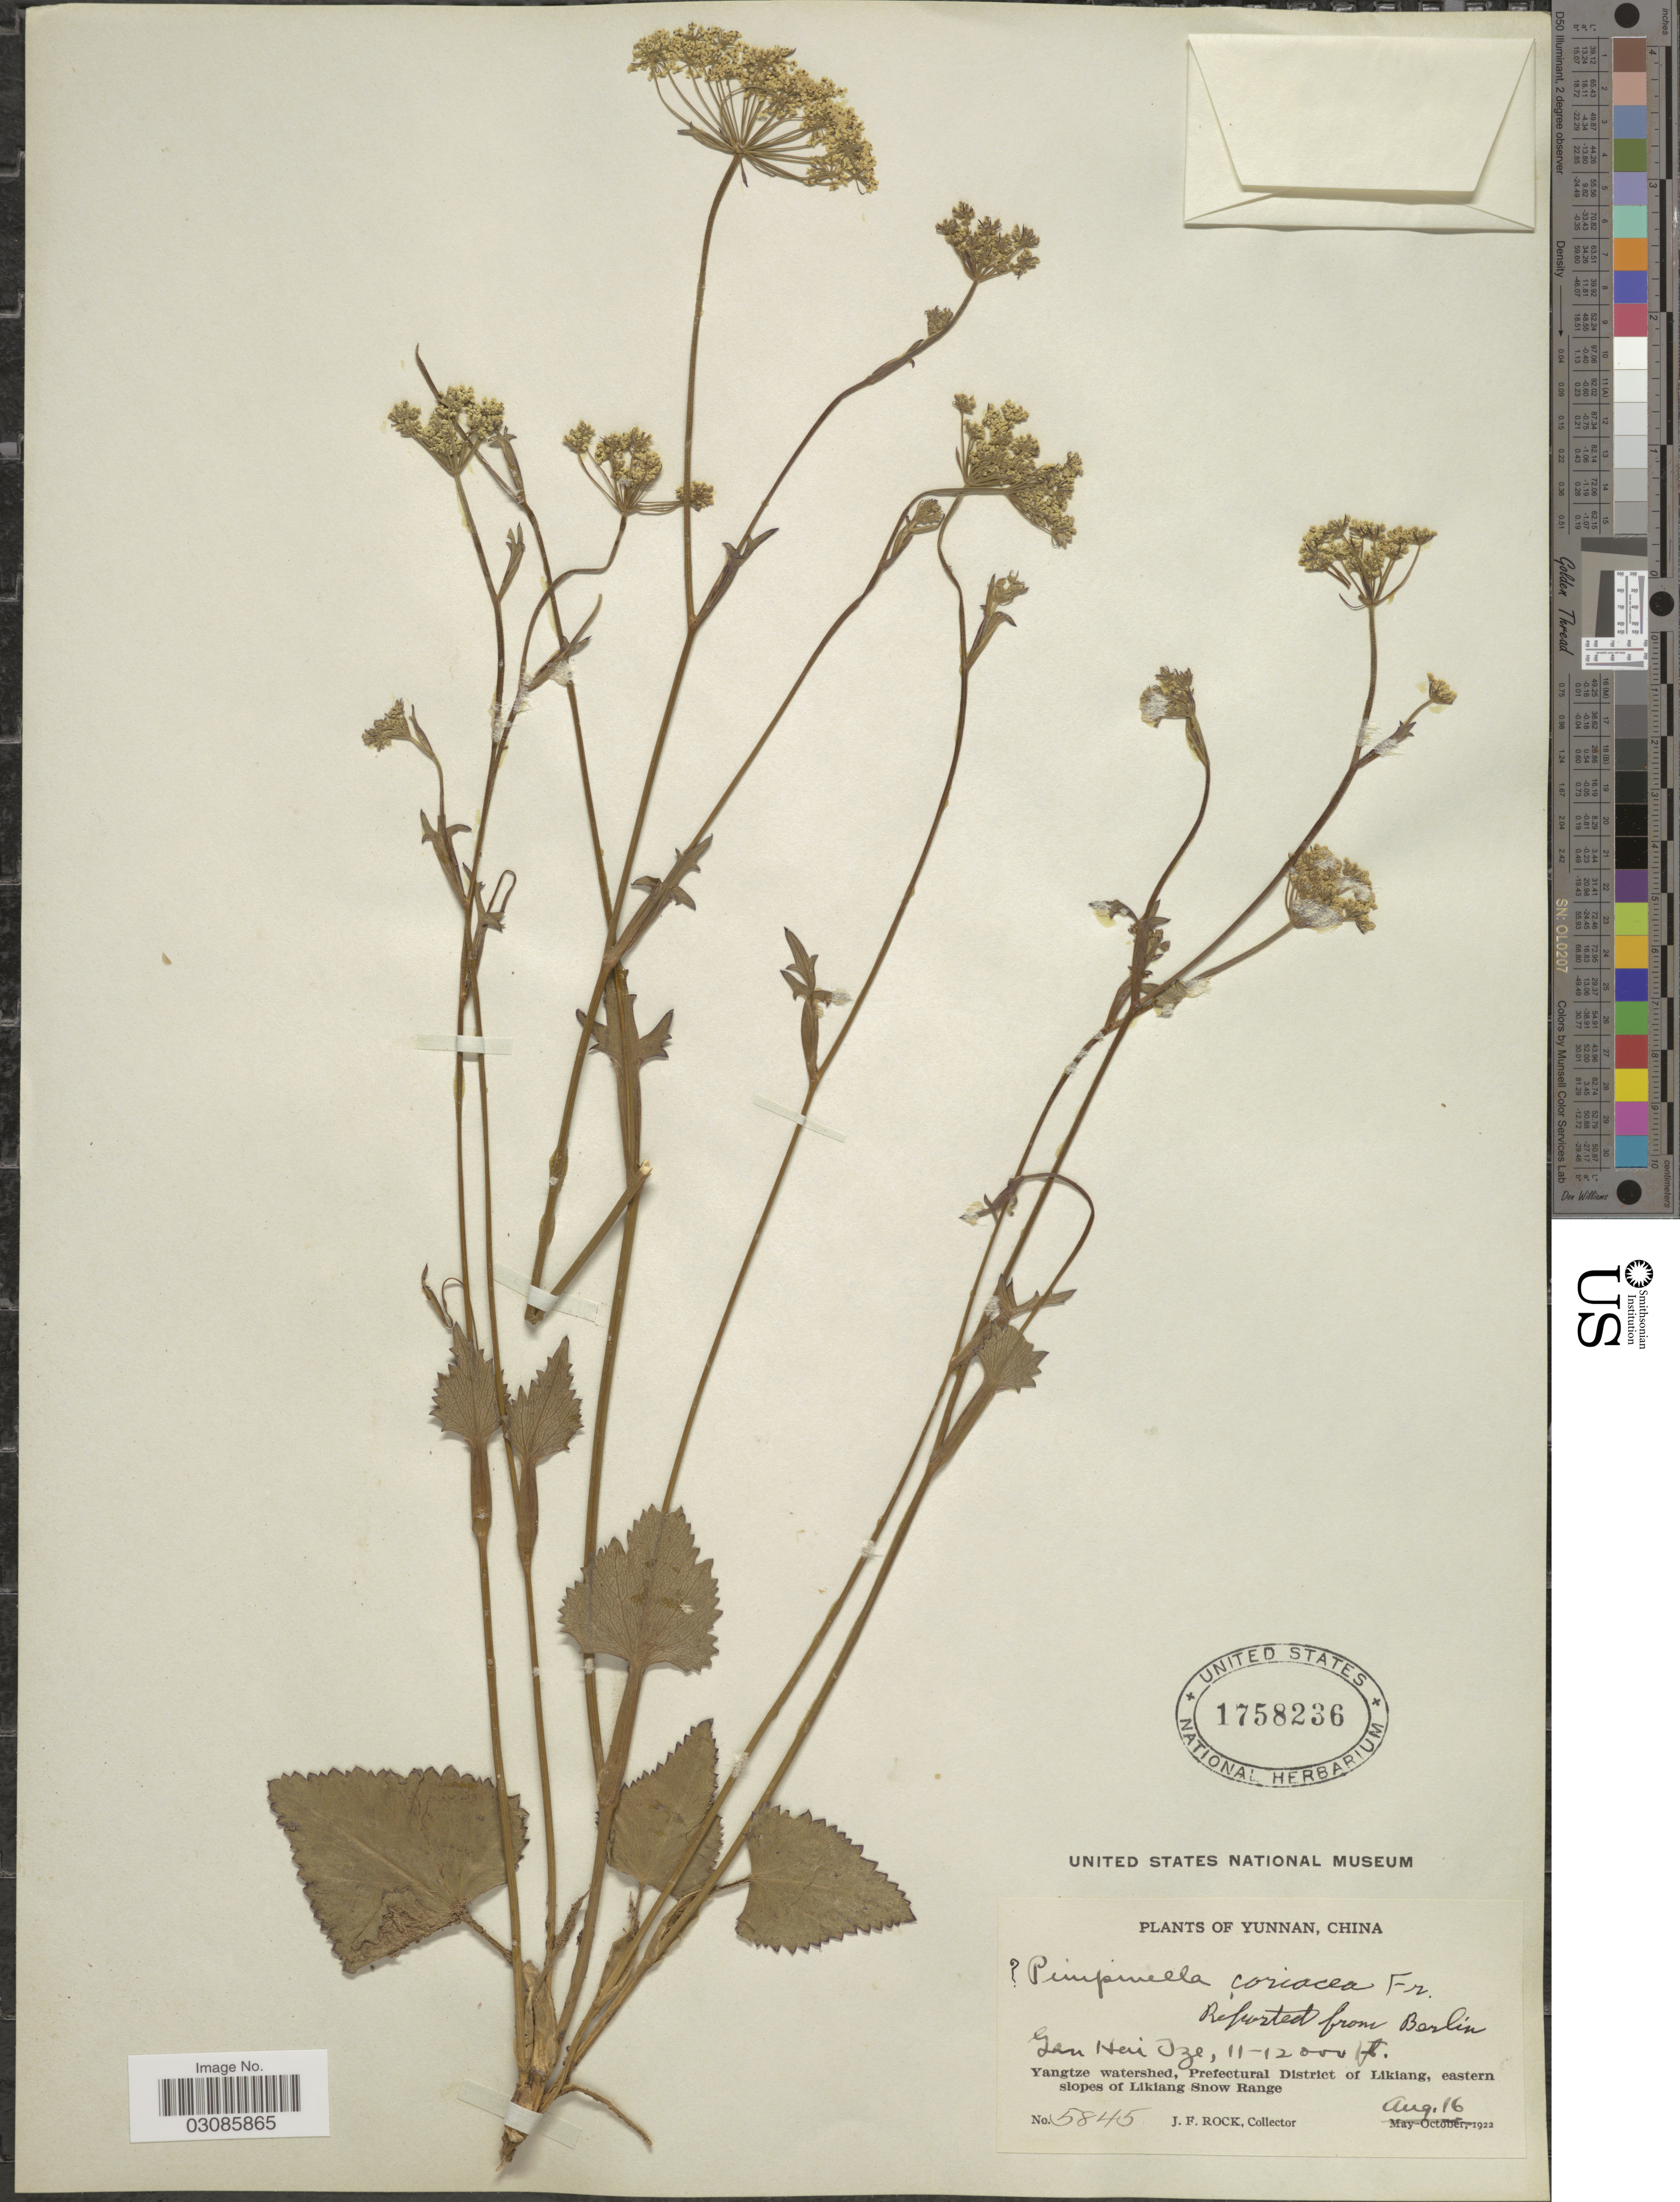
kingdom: Plantae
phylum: Tracheophyta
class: Magnoliopsida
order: Apiales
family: Apiaceae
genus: Pimpinella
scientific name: Pimpinella coriacea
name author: (Franch.) H. Boissieu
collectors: J. Rock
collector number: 5845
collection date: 1922-08-16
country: China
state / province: Yunnan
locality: Gan Hai Ize, Yangtze watershed, Prefectural District of Likiang, eastern slopes of Likiang Snow Range.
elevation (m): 3353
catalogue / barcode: US 1758236